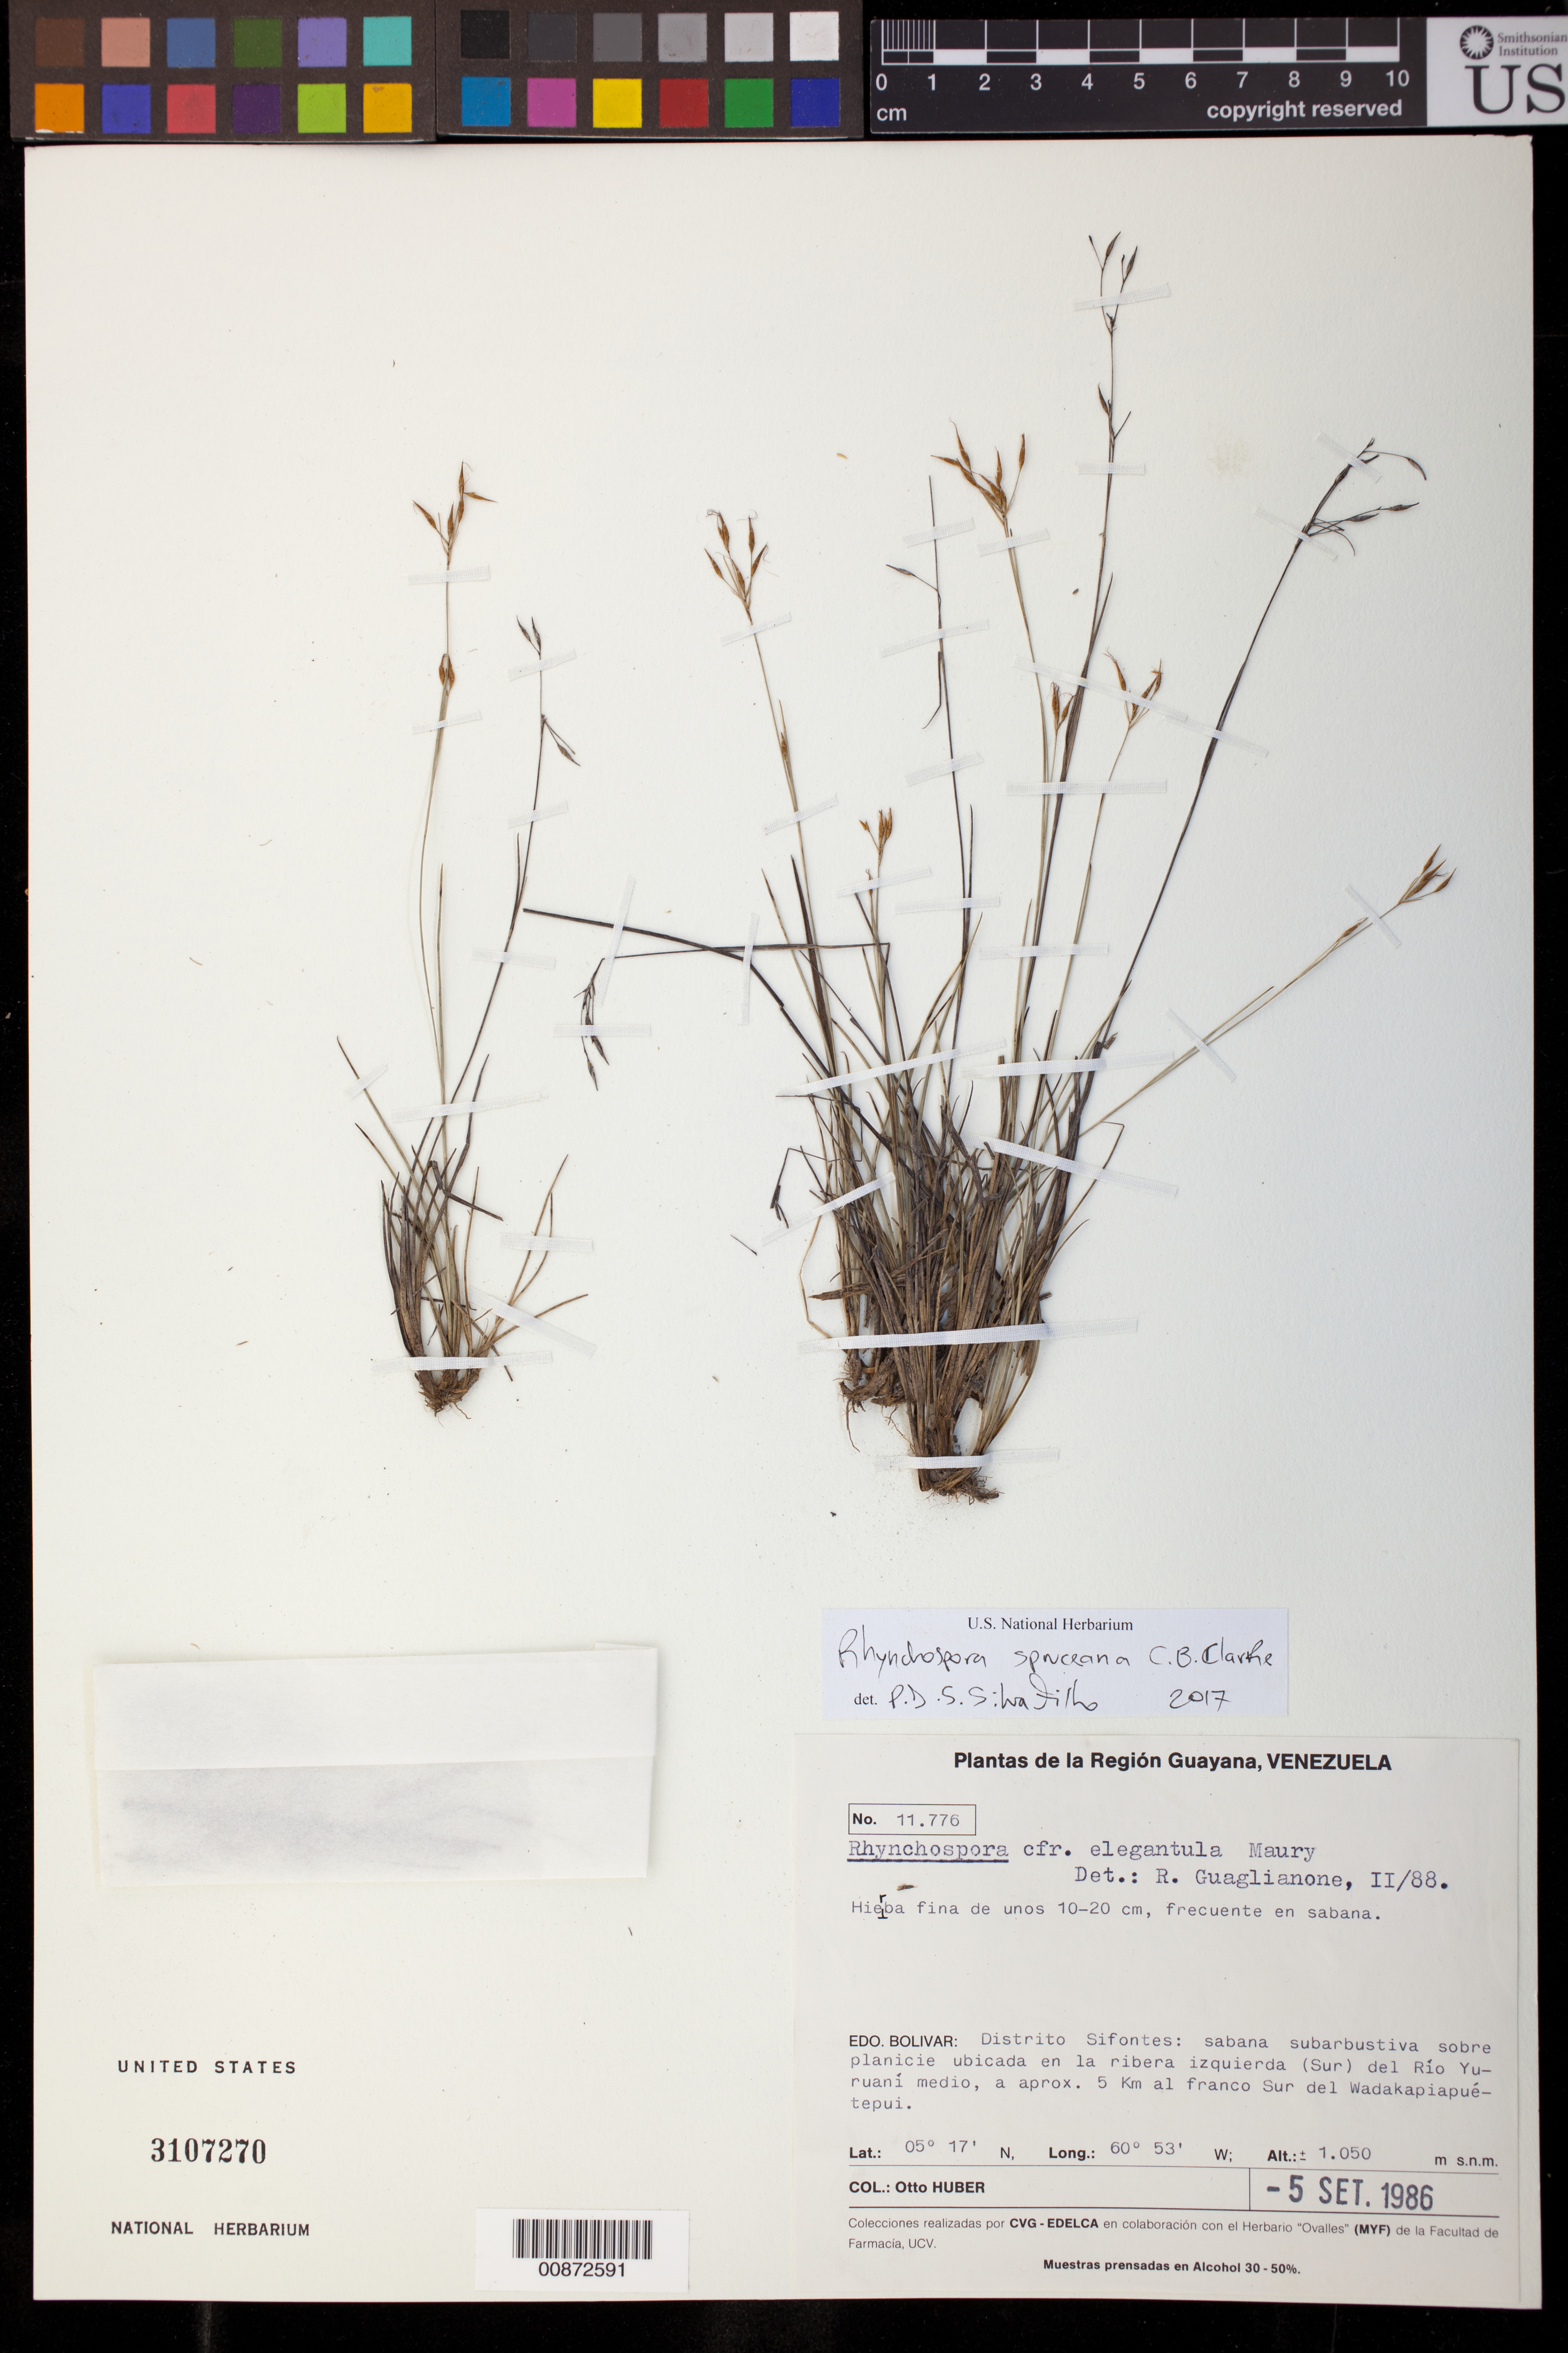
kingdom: Plantae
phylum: Tracheophyta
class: Liliopsida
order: Poales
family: Cyperaceae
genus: Rhynchospora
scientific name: Rhynchospora elegantula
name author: Maury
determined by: Guaglianone, E. R.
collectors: O. Huber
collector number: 11776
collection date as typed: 5-Sep-86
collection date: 1986-09-05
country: Venezuela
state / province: Bolívar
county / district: Sifontes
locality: Río Yuruani medio, en la ribera izquierda (Sur), aprox. 5 km al franco Sur del Wadakapiapuetepuí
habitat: Sabana subarbustiva sobre planicie ubicade en la ribera izquierda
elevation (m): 1050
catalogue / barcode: US 3107270